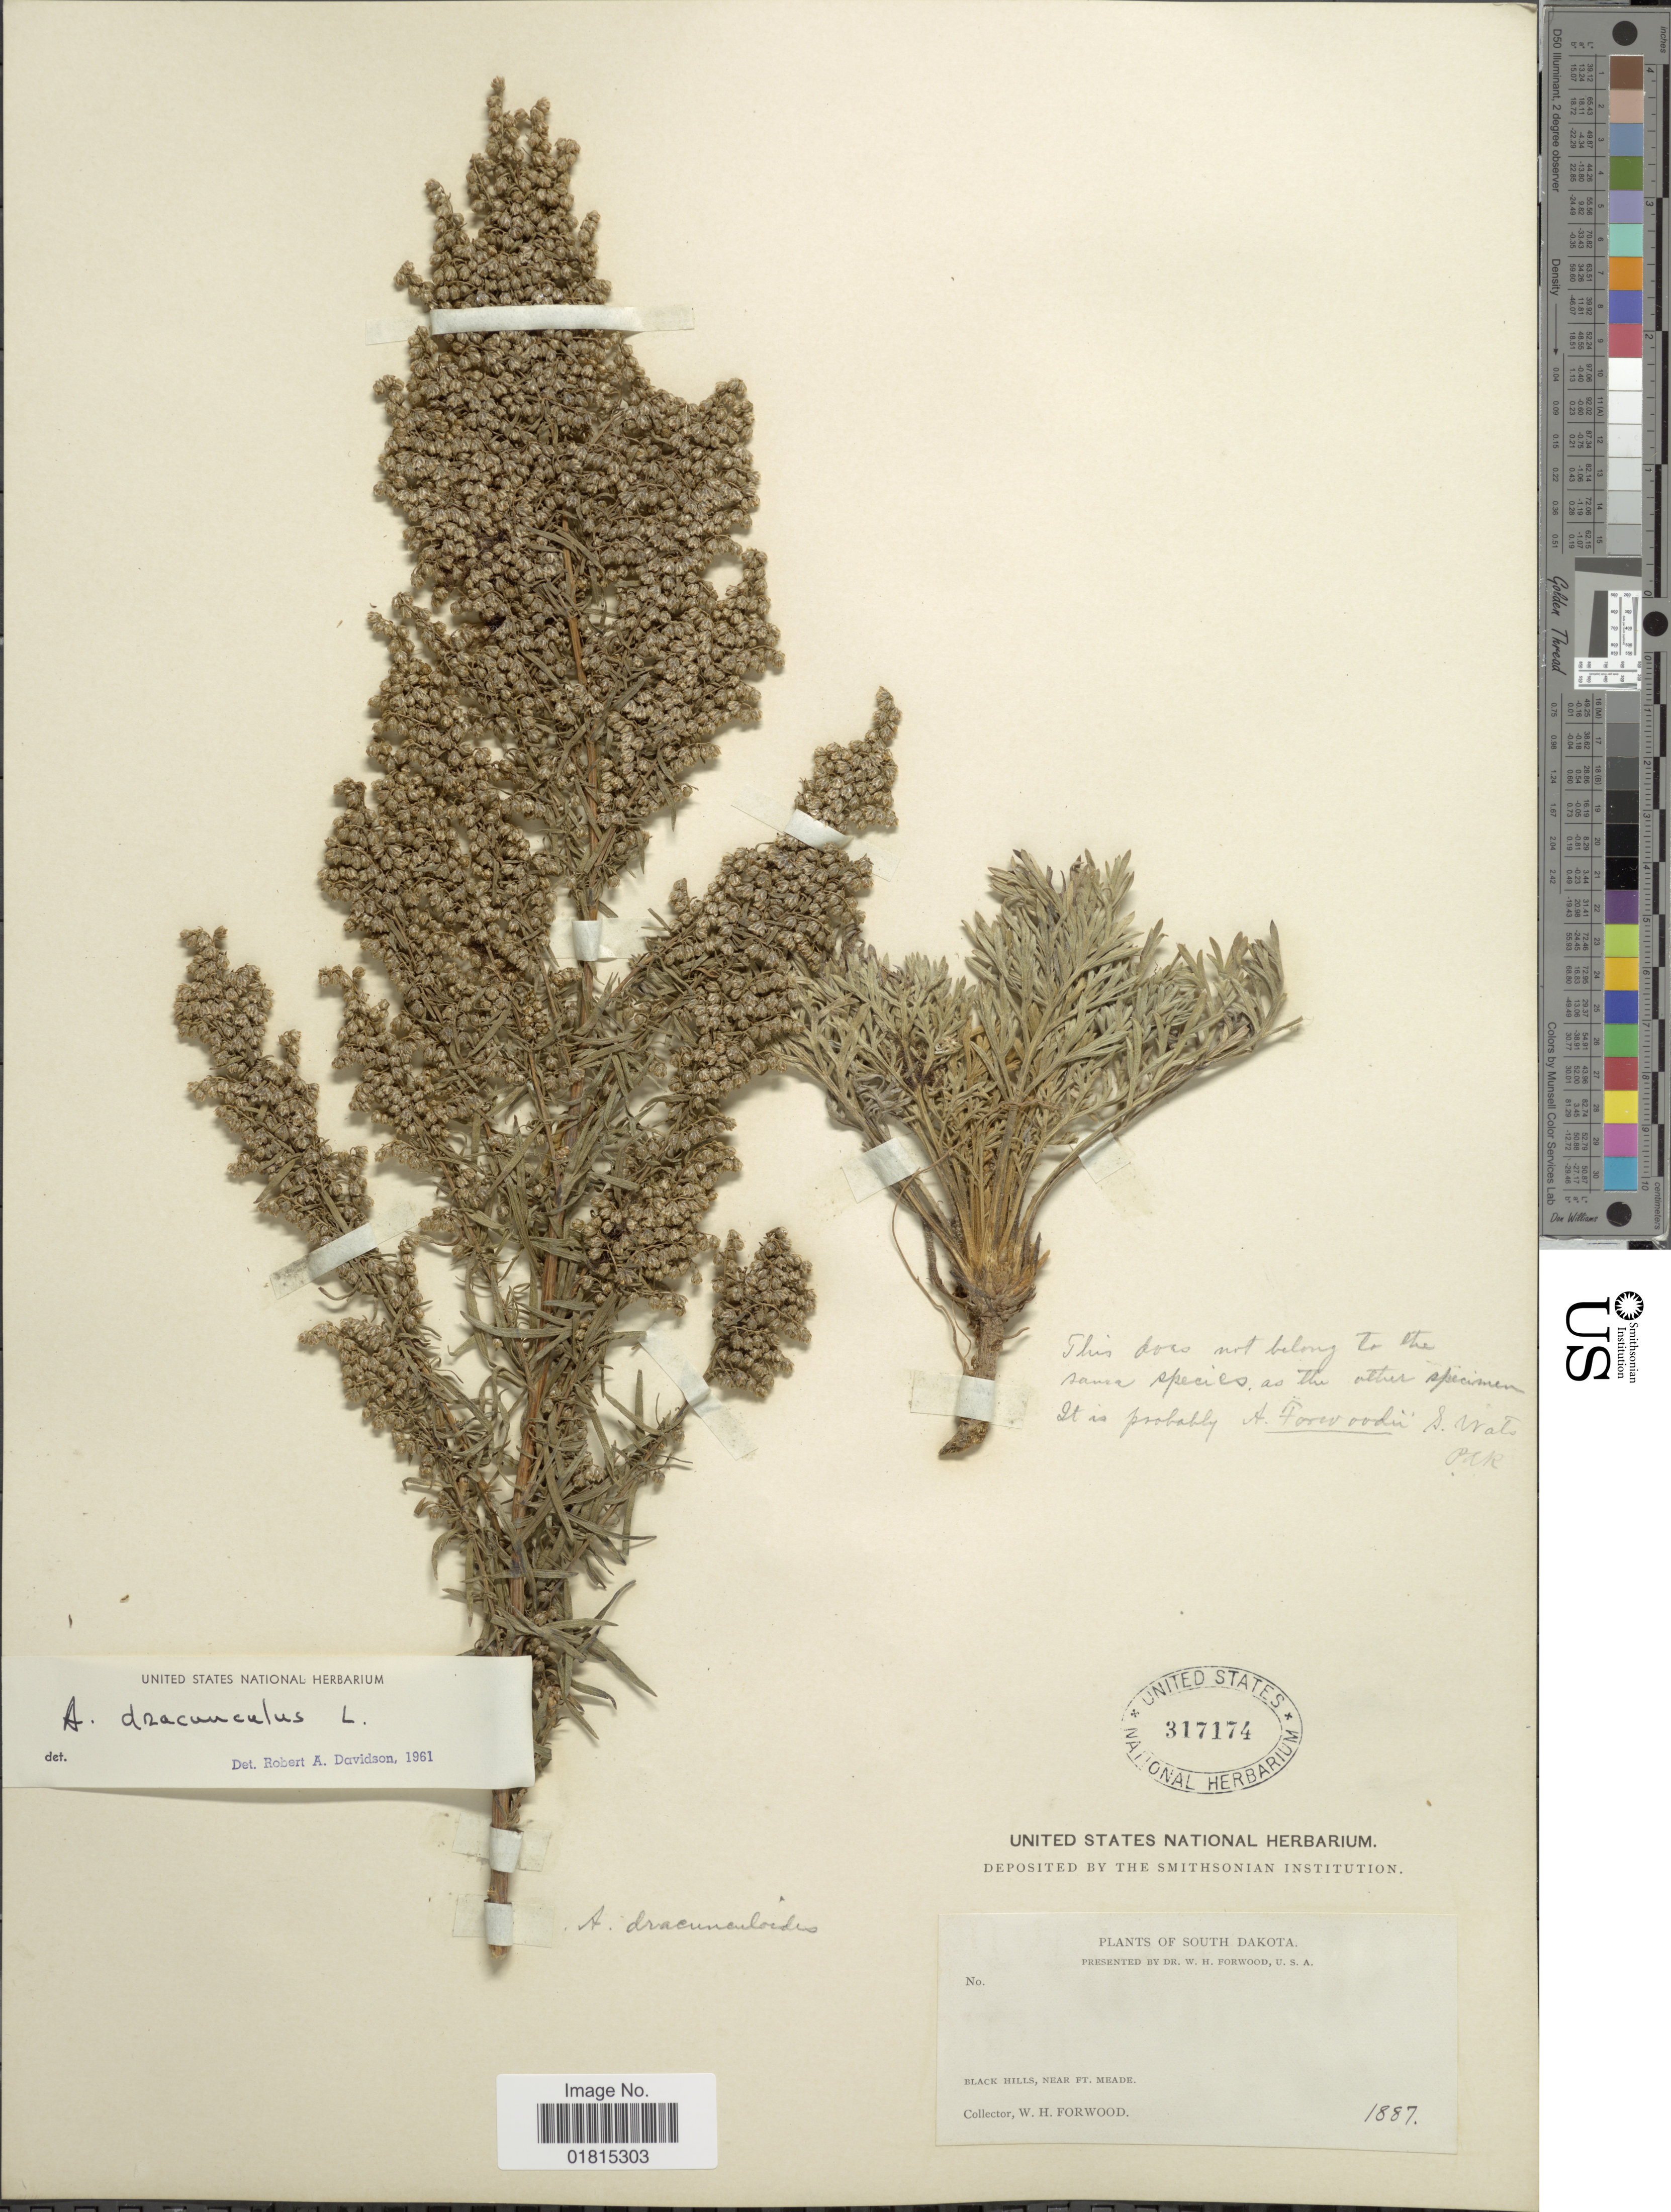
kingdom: Plantae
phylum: Tracheophyta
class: Magnoliopsida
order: Asterales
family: Asteraceae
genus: Artemisia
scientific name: Artemisia dracunculoides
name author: Pursh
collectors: W. Forwood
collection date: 1887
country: United States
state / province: South Dakota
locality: Black Hills, near Ft. Meade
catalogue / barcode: US 317174